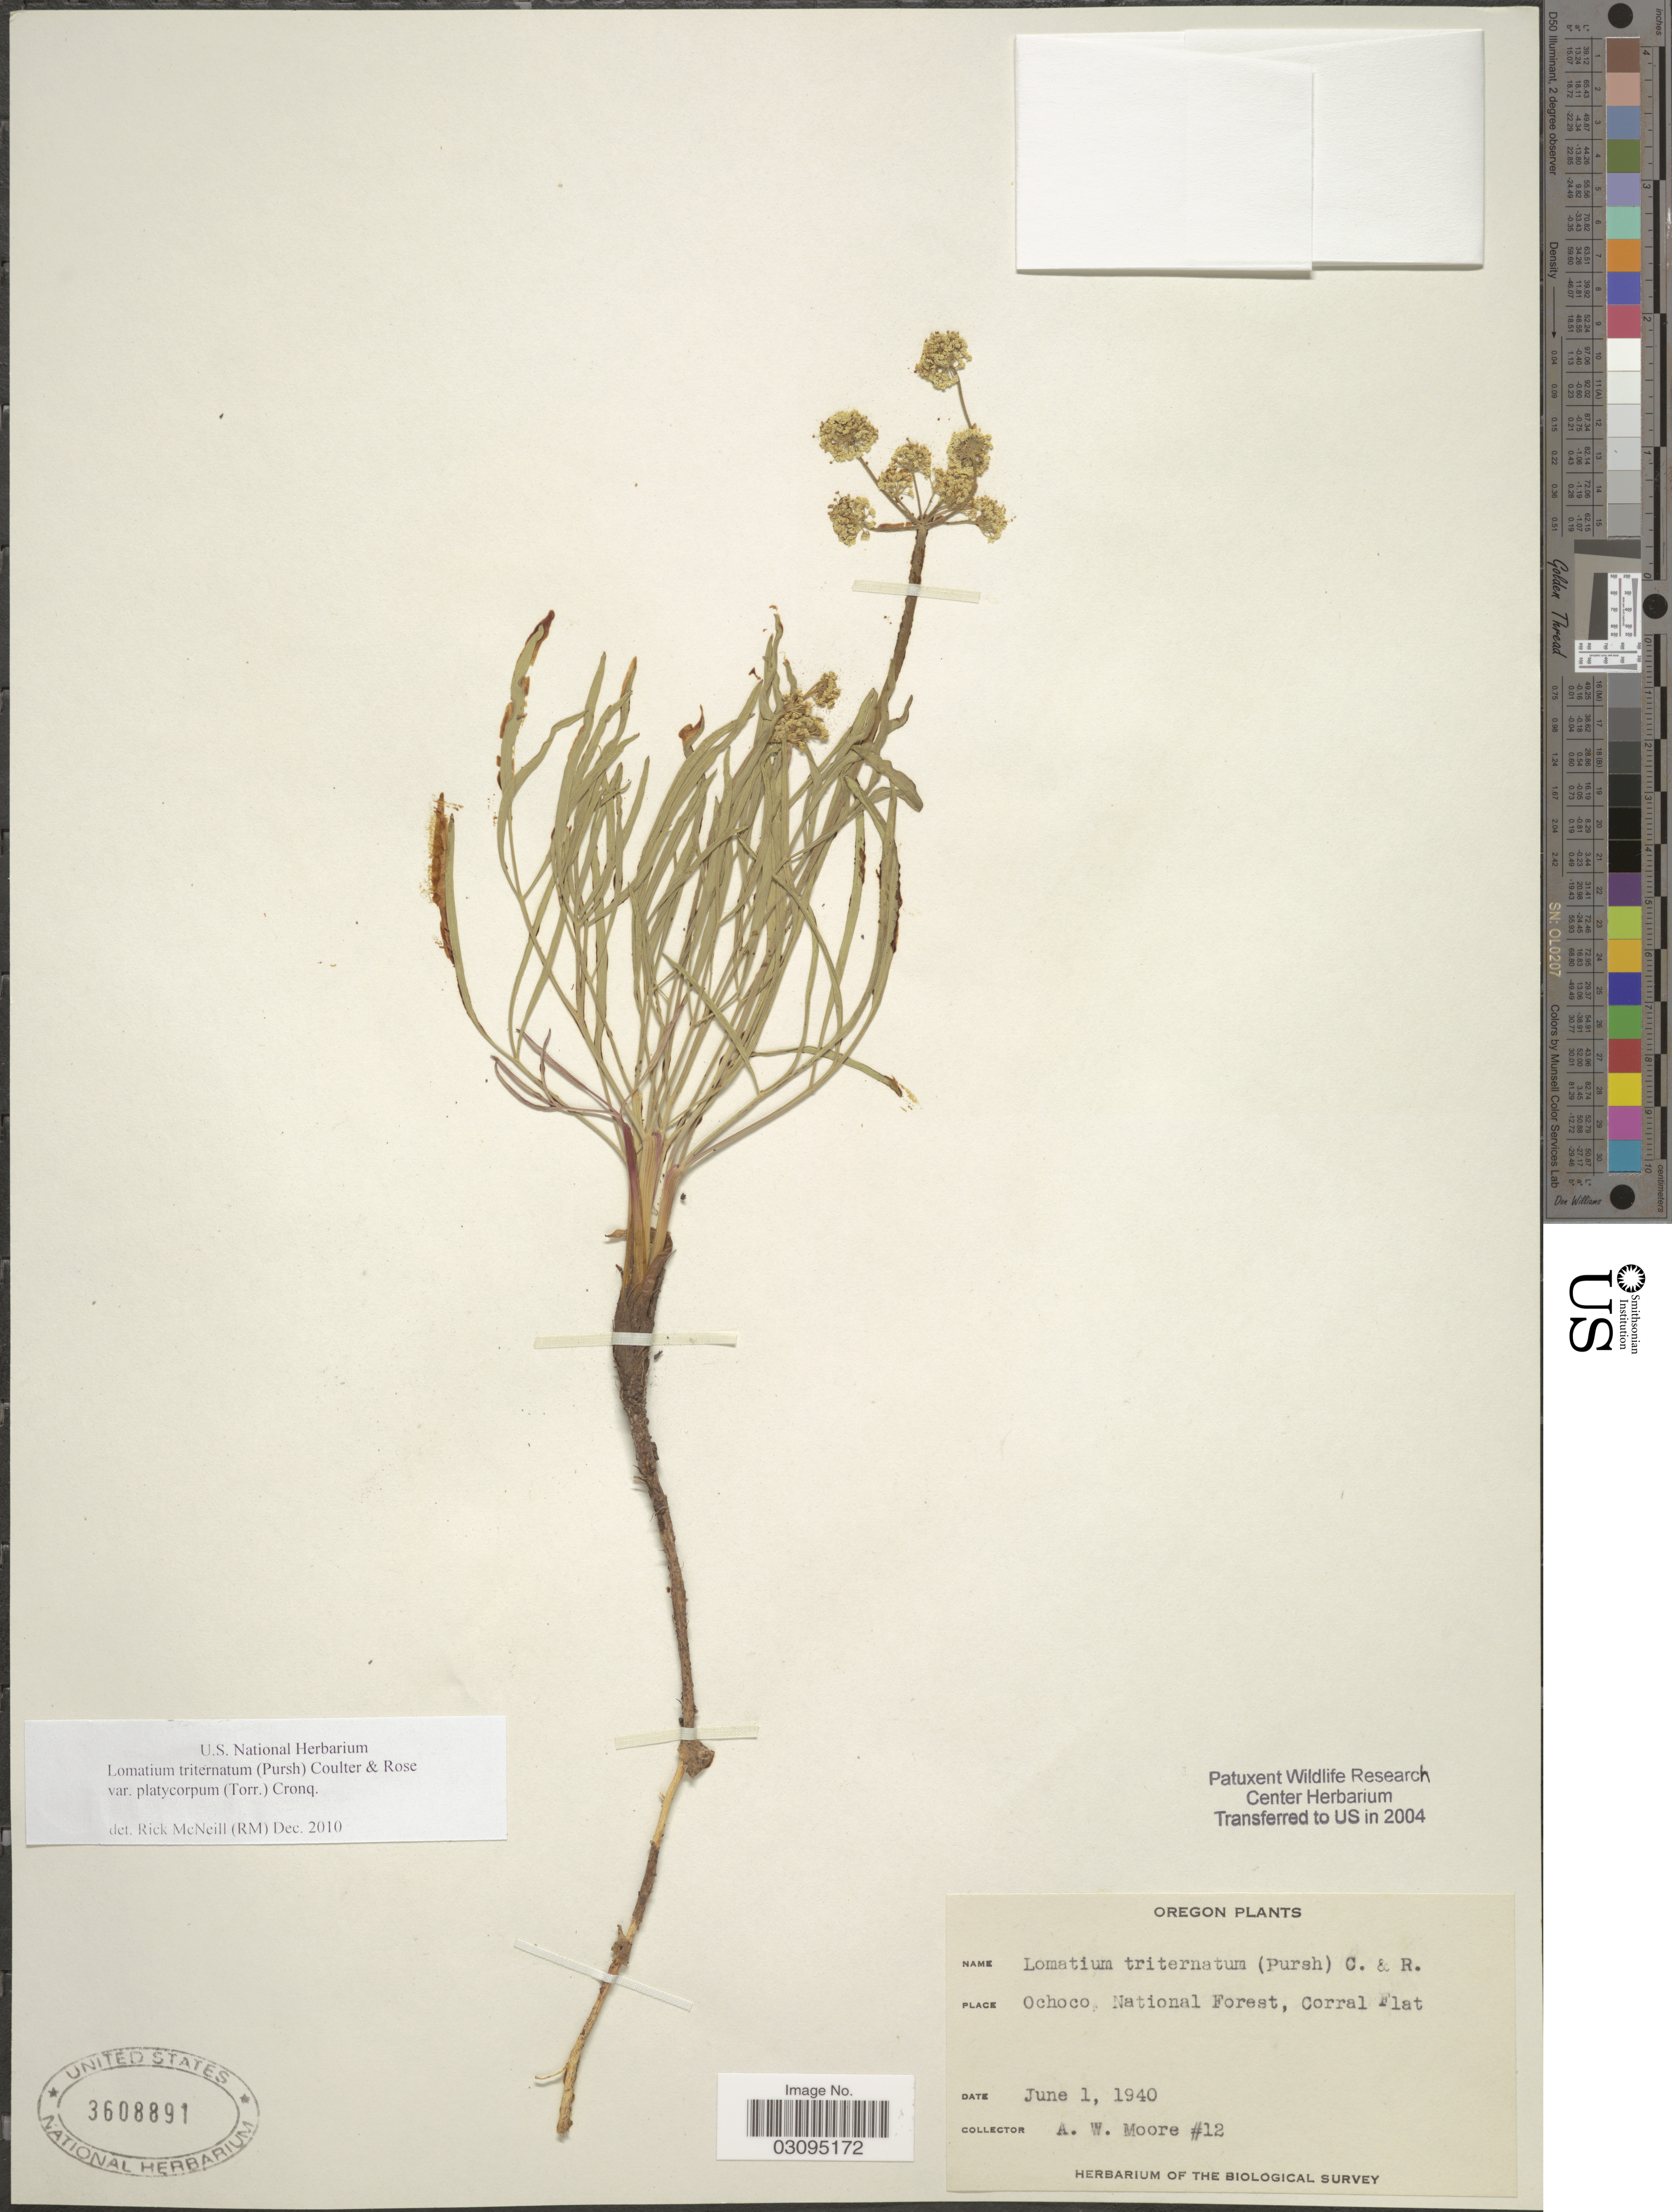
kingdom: Plantae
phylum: Tracheophyta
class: Magnoliopsida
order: Apiales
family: Apiaceae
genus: Lomatium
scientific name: Lomatium triternatum var. platycarpum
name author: (Torr.) B. Boivin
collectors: A. Moore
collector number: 12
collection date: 1940-06-01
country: United States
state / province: Oregon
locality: Ochoco National Forest, Corral Flat.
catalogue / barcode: US 3608891